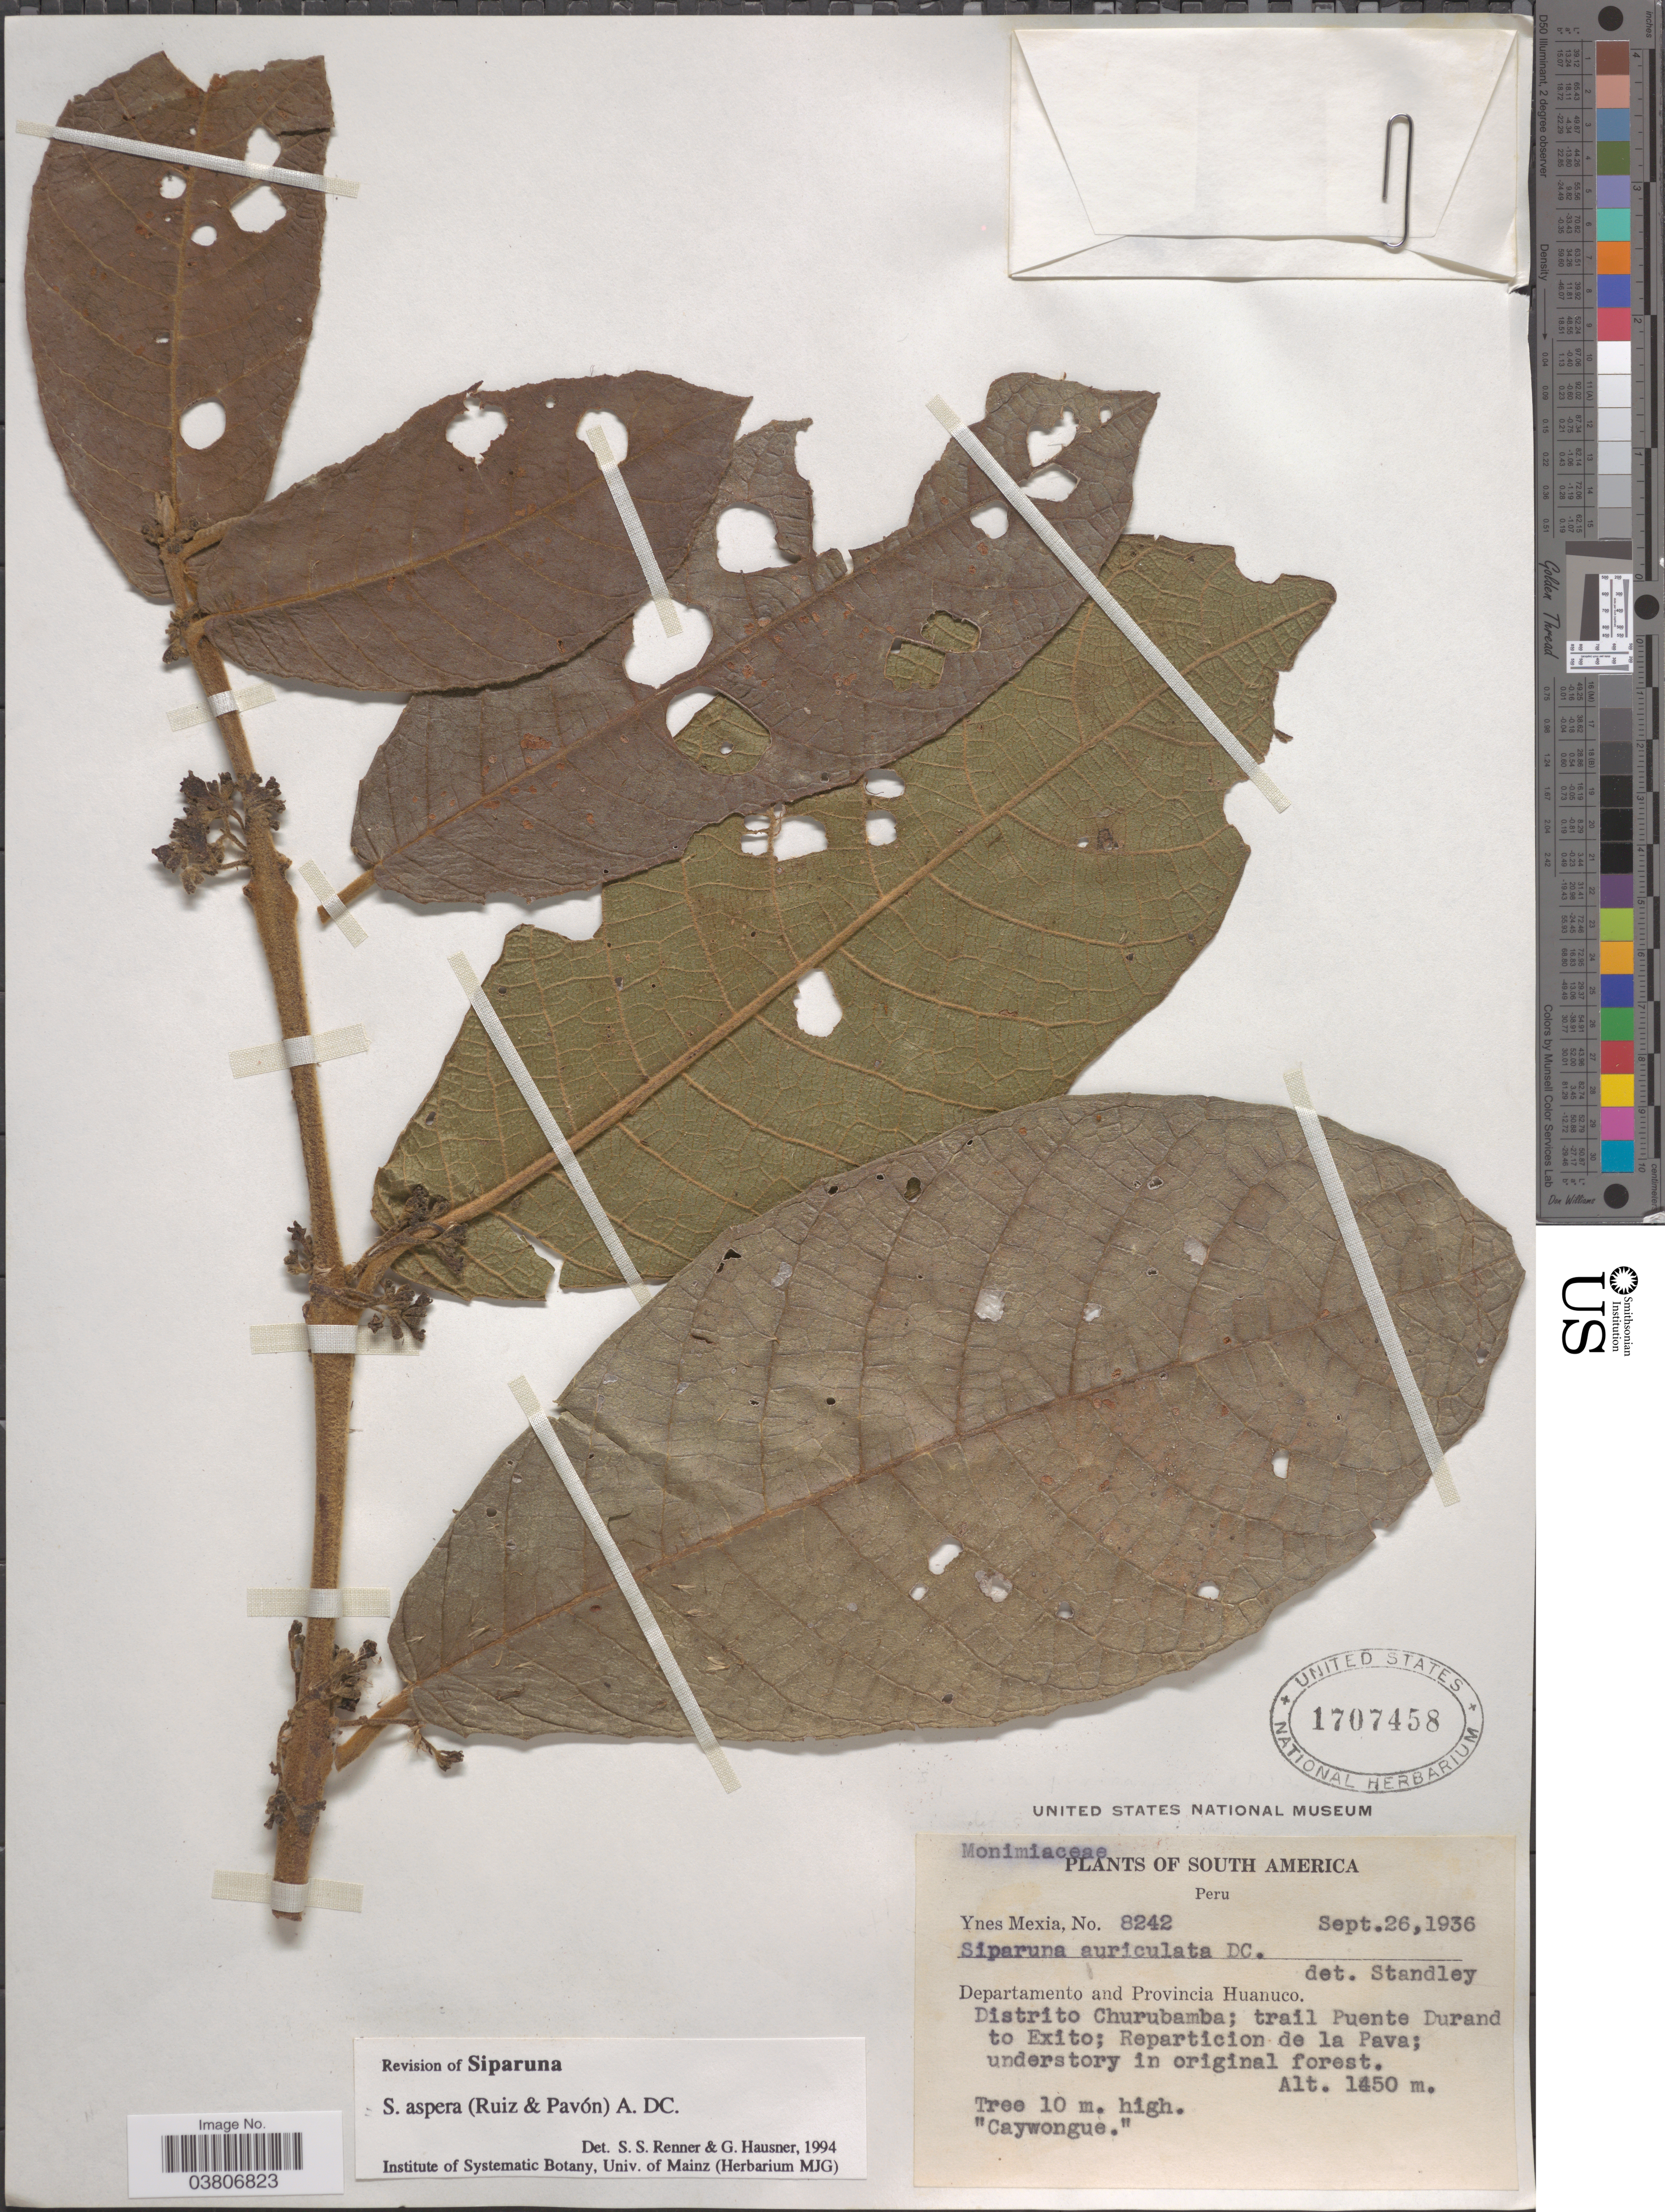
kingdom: Plantae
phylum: Tracheophyta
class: Magnoliopsida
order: Laurales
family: Siparunaceae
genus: Siparuna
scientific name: Siparuna aspera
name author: (Ruiz & Pav.) A. DC.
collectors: Y. Mexia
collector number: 8242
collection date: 1936-09-26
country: Peru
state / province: Huánuco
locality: Departamento and Provincia Huanuco. Distrito Churubamba; trail Puente Durand to Exito; Reparticion de la Pava.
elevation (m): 1450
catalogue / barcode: US 1707458